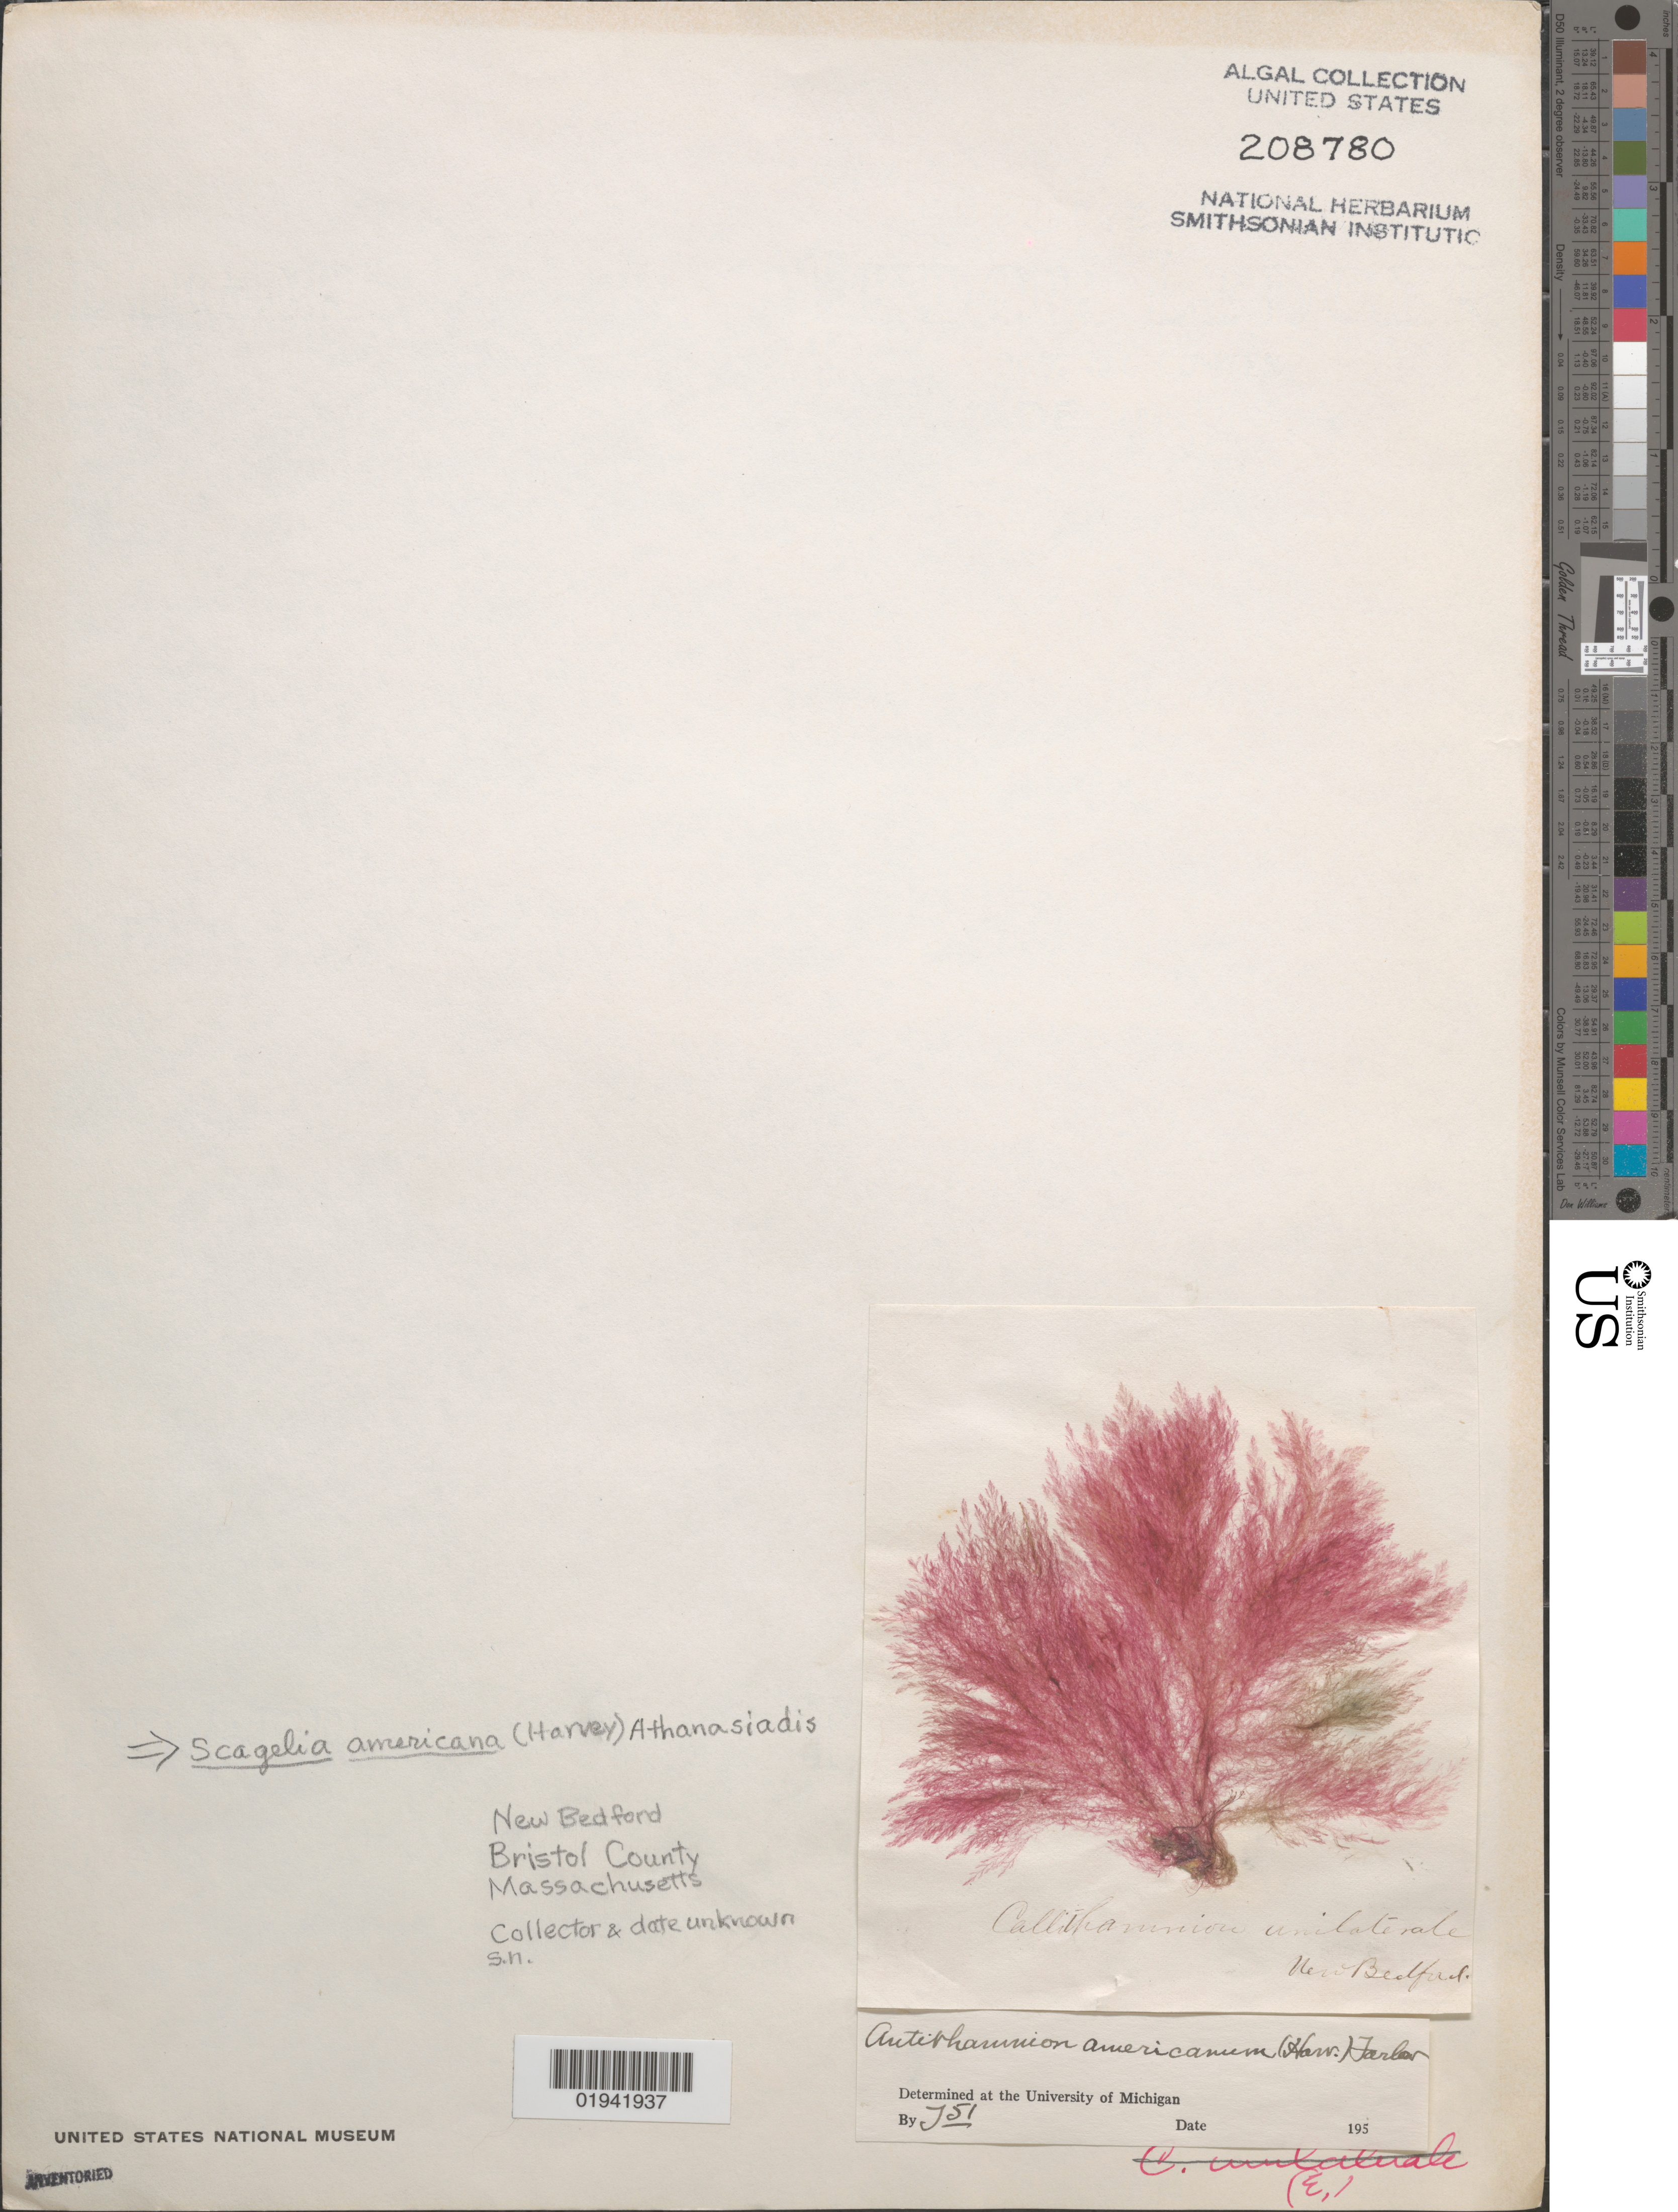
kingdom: Plantae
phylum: Rhodophyta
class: Florideophyceae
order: Ceramiales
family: Ceramiaceae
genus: Scagelia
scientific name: Scagelia americana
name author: (Harv.) A. Athanasiadis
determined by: Taylor, William R.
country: United States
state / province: Massachusetts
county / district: Bristol County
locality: New Bedford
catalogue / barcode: US 208780